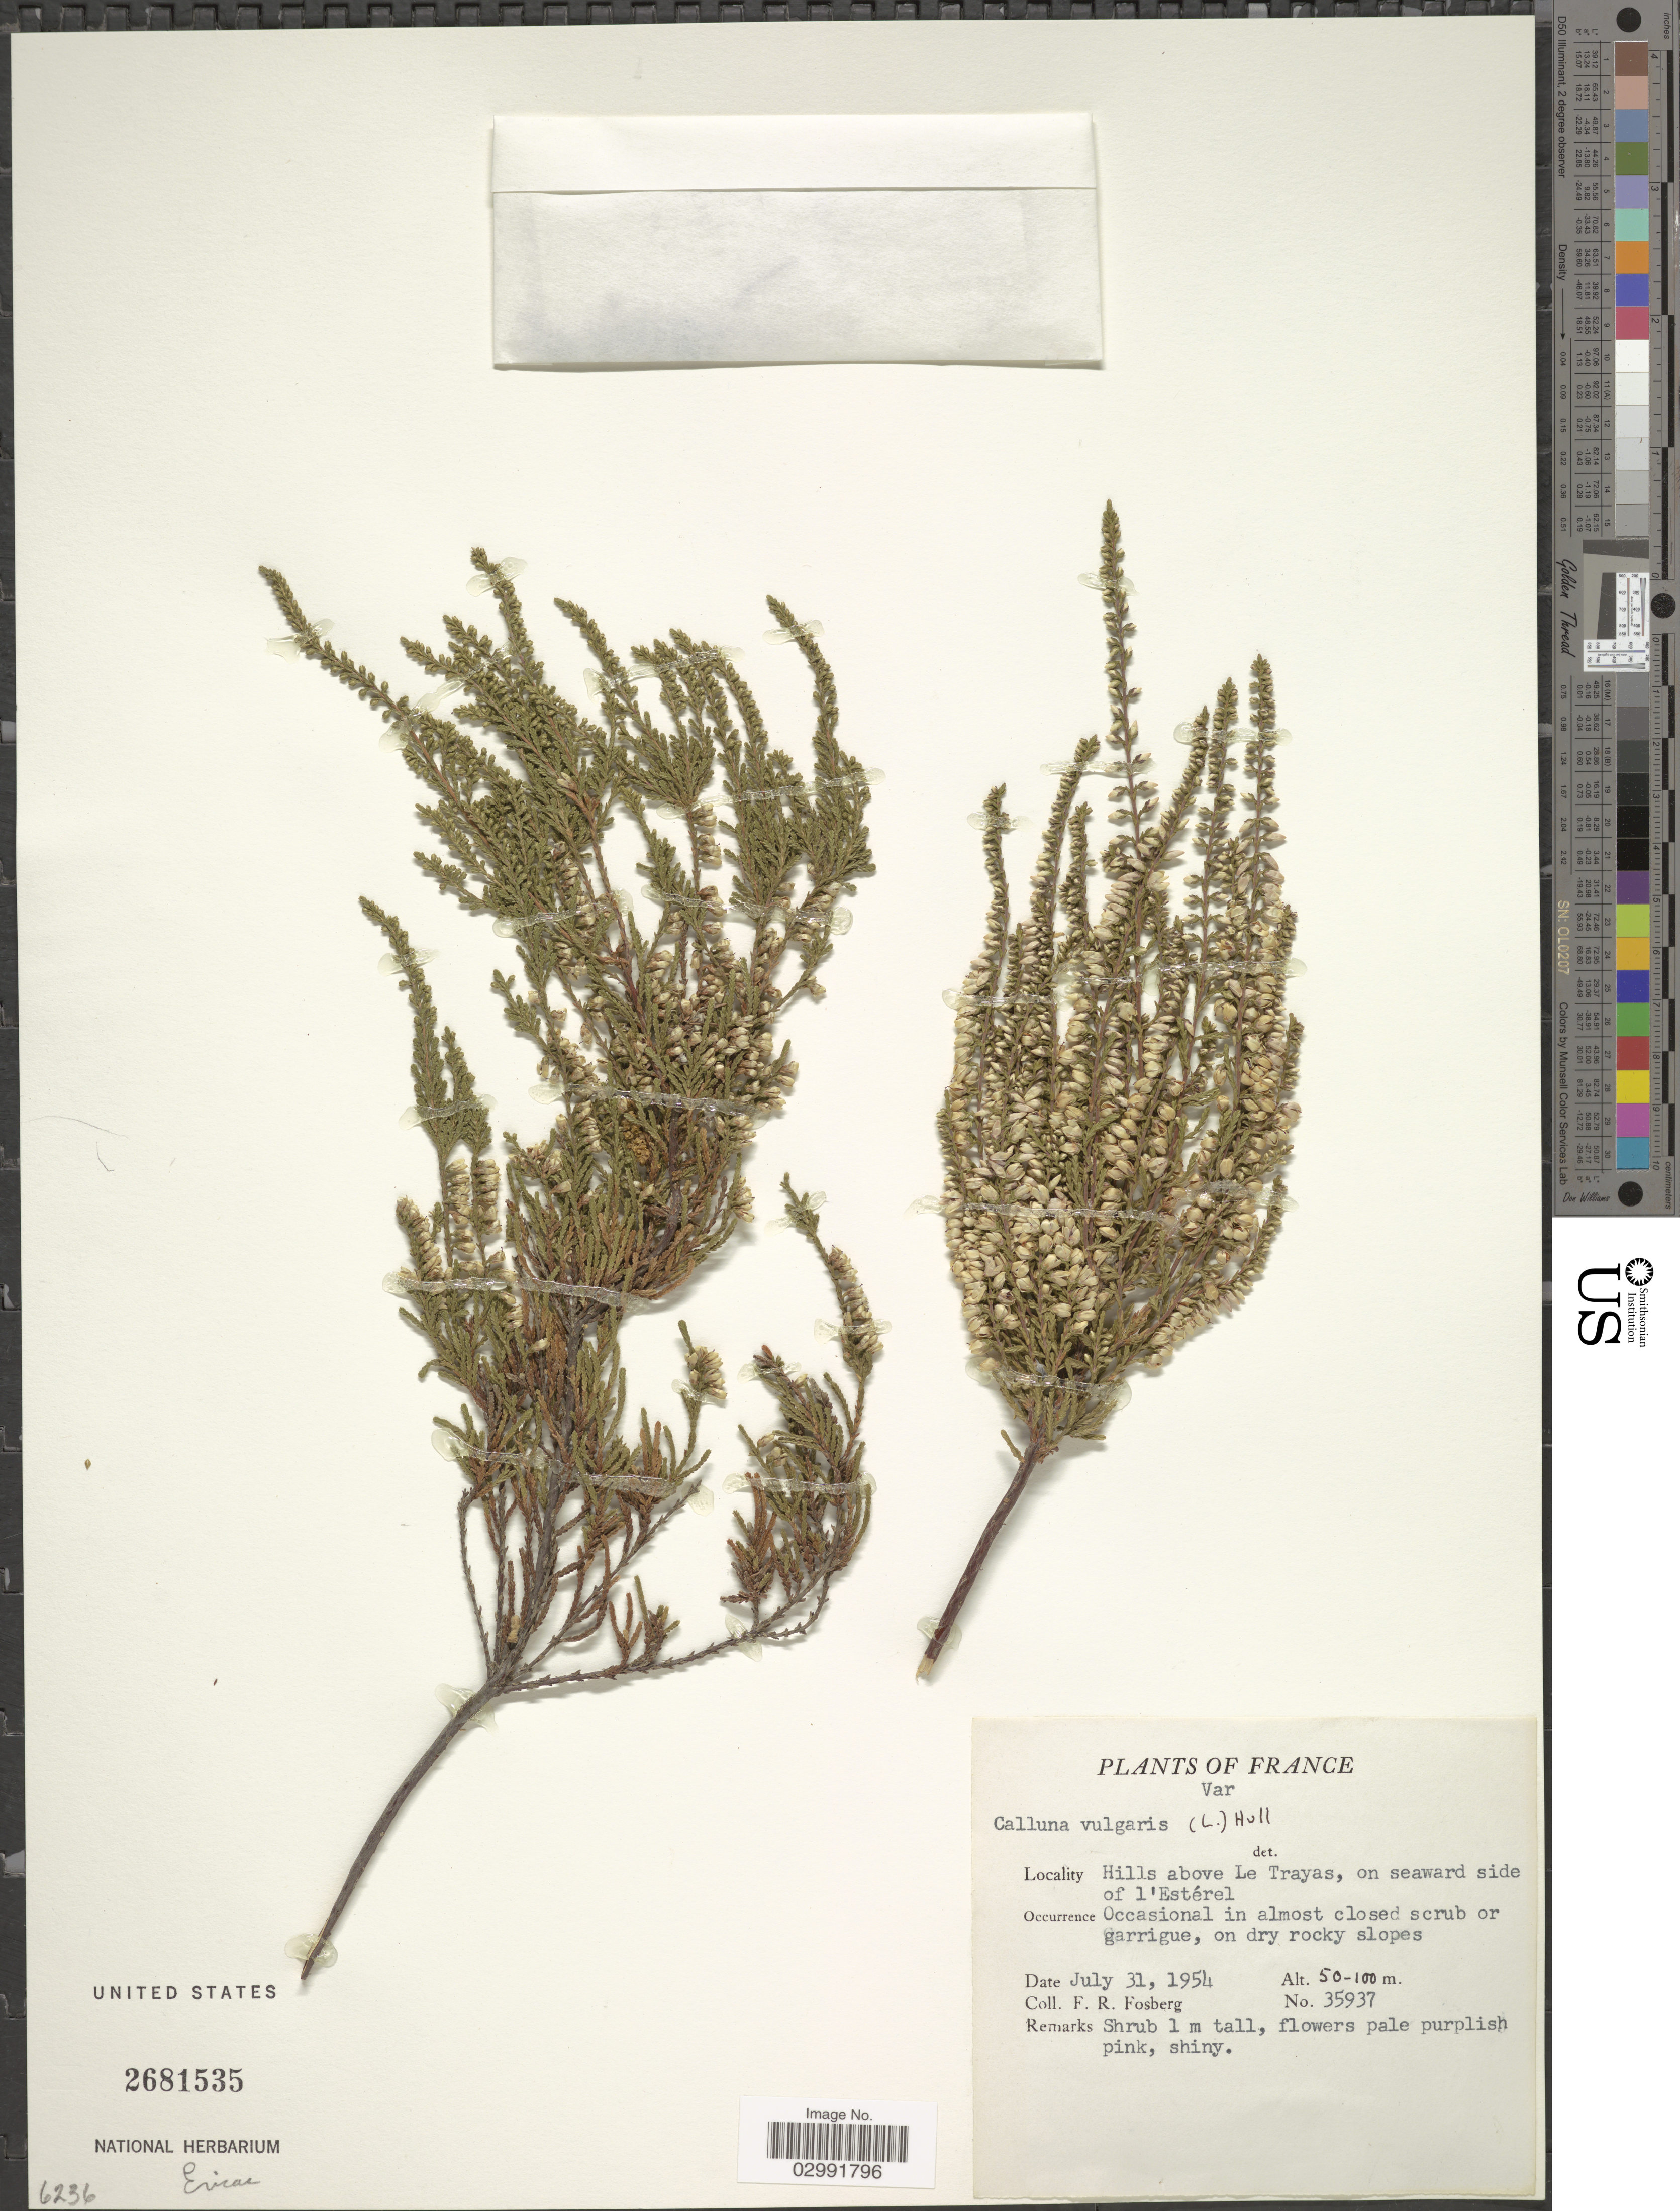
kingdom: Plantae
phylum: Tracheophyta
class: Magnoliopsida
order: Ericales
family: Ericaceae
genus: Calluna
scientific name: Calluna vulgaris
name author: (L.) Hull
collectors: F. R. Fosberg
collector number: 35937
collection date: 1954-07-31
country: France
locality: Var. Hills above Le Trayas, on seaward side of l'Estérel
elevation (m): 50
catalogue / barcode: US 2681535